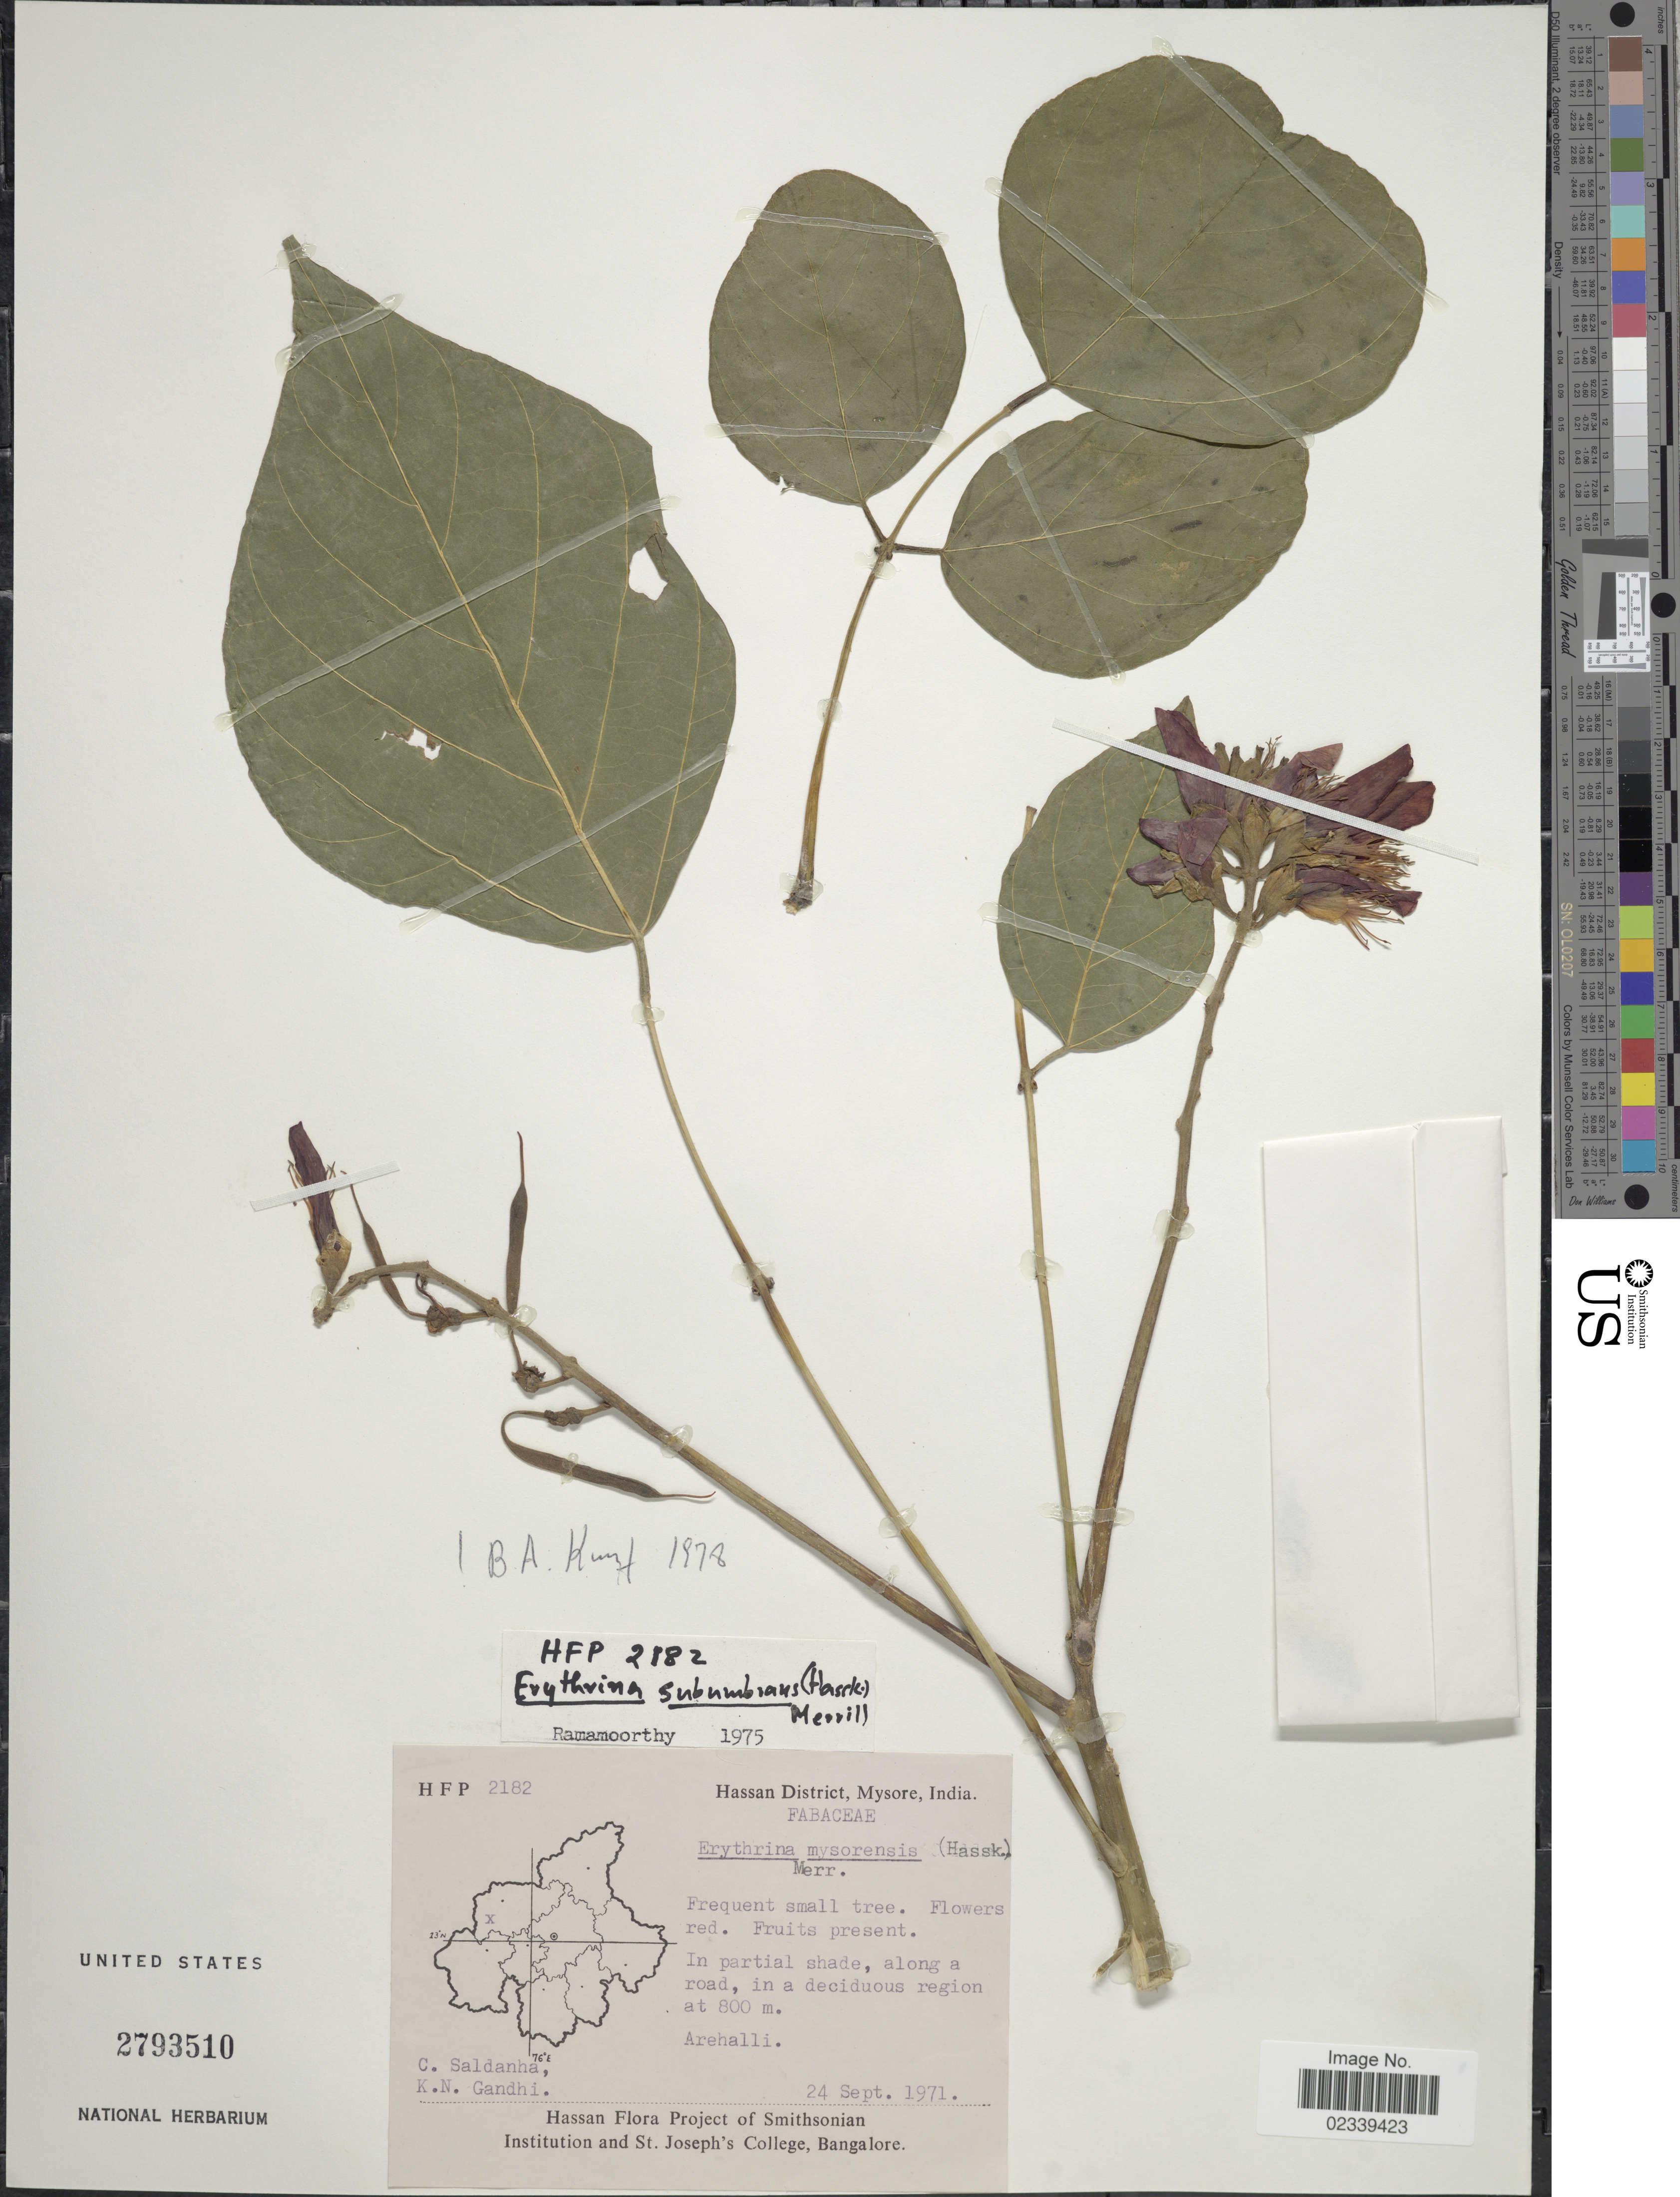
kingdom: Plantae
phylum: Tracheophyta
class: Magnoliopsida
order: Fabales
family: Fabaceae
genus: Erythrina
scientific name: Erythrina subumbrans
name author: (Hassk.) Merr.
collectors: C. Saldanha & K. N. Gandhi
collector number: H F P 2182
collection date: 1971-09-24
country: India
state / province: Karnataka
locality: Hassan District, Mysore, along a road, in a deciduous region, Arehalli.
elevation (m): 800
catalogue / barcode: US 2793510